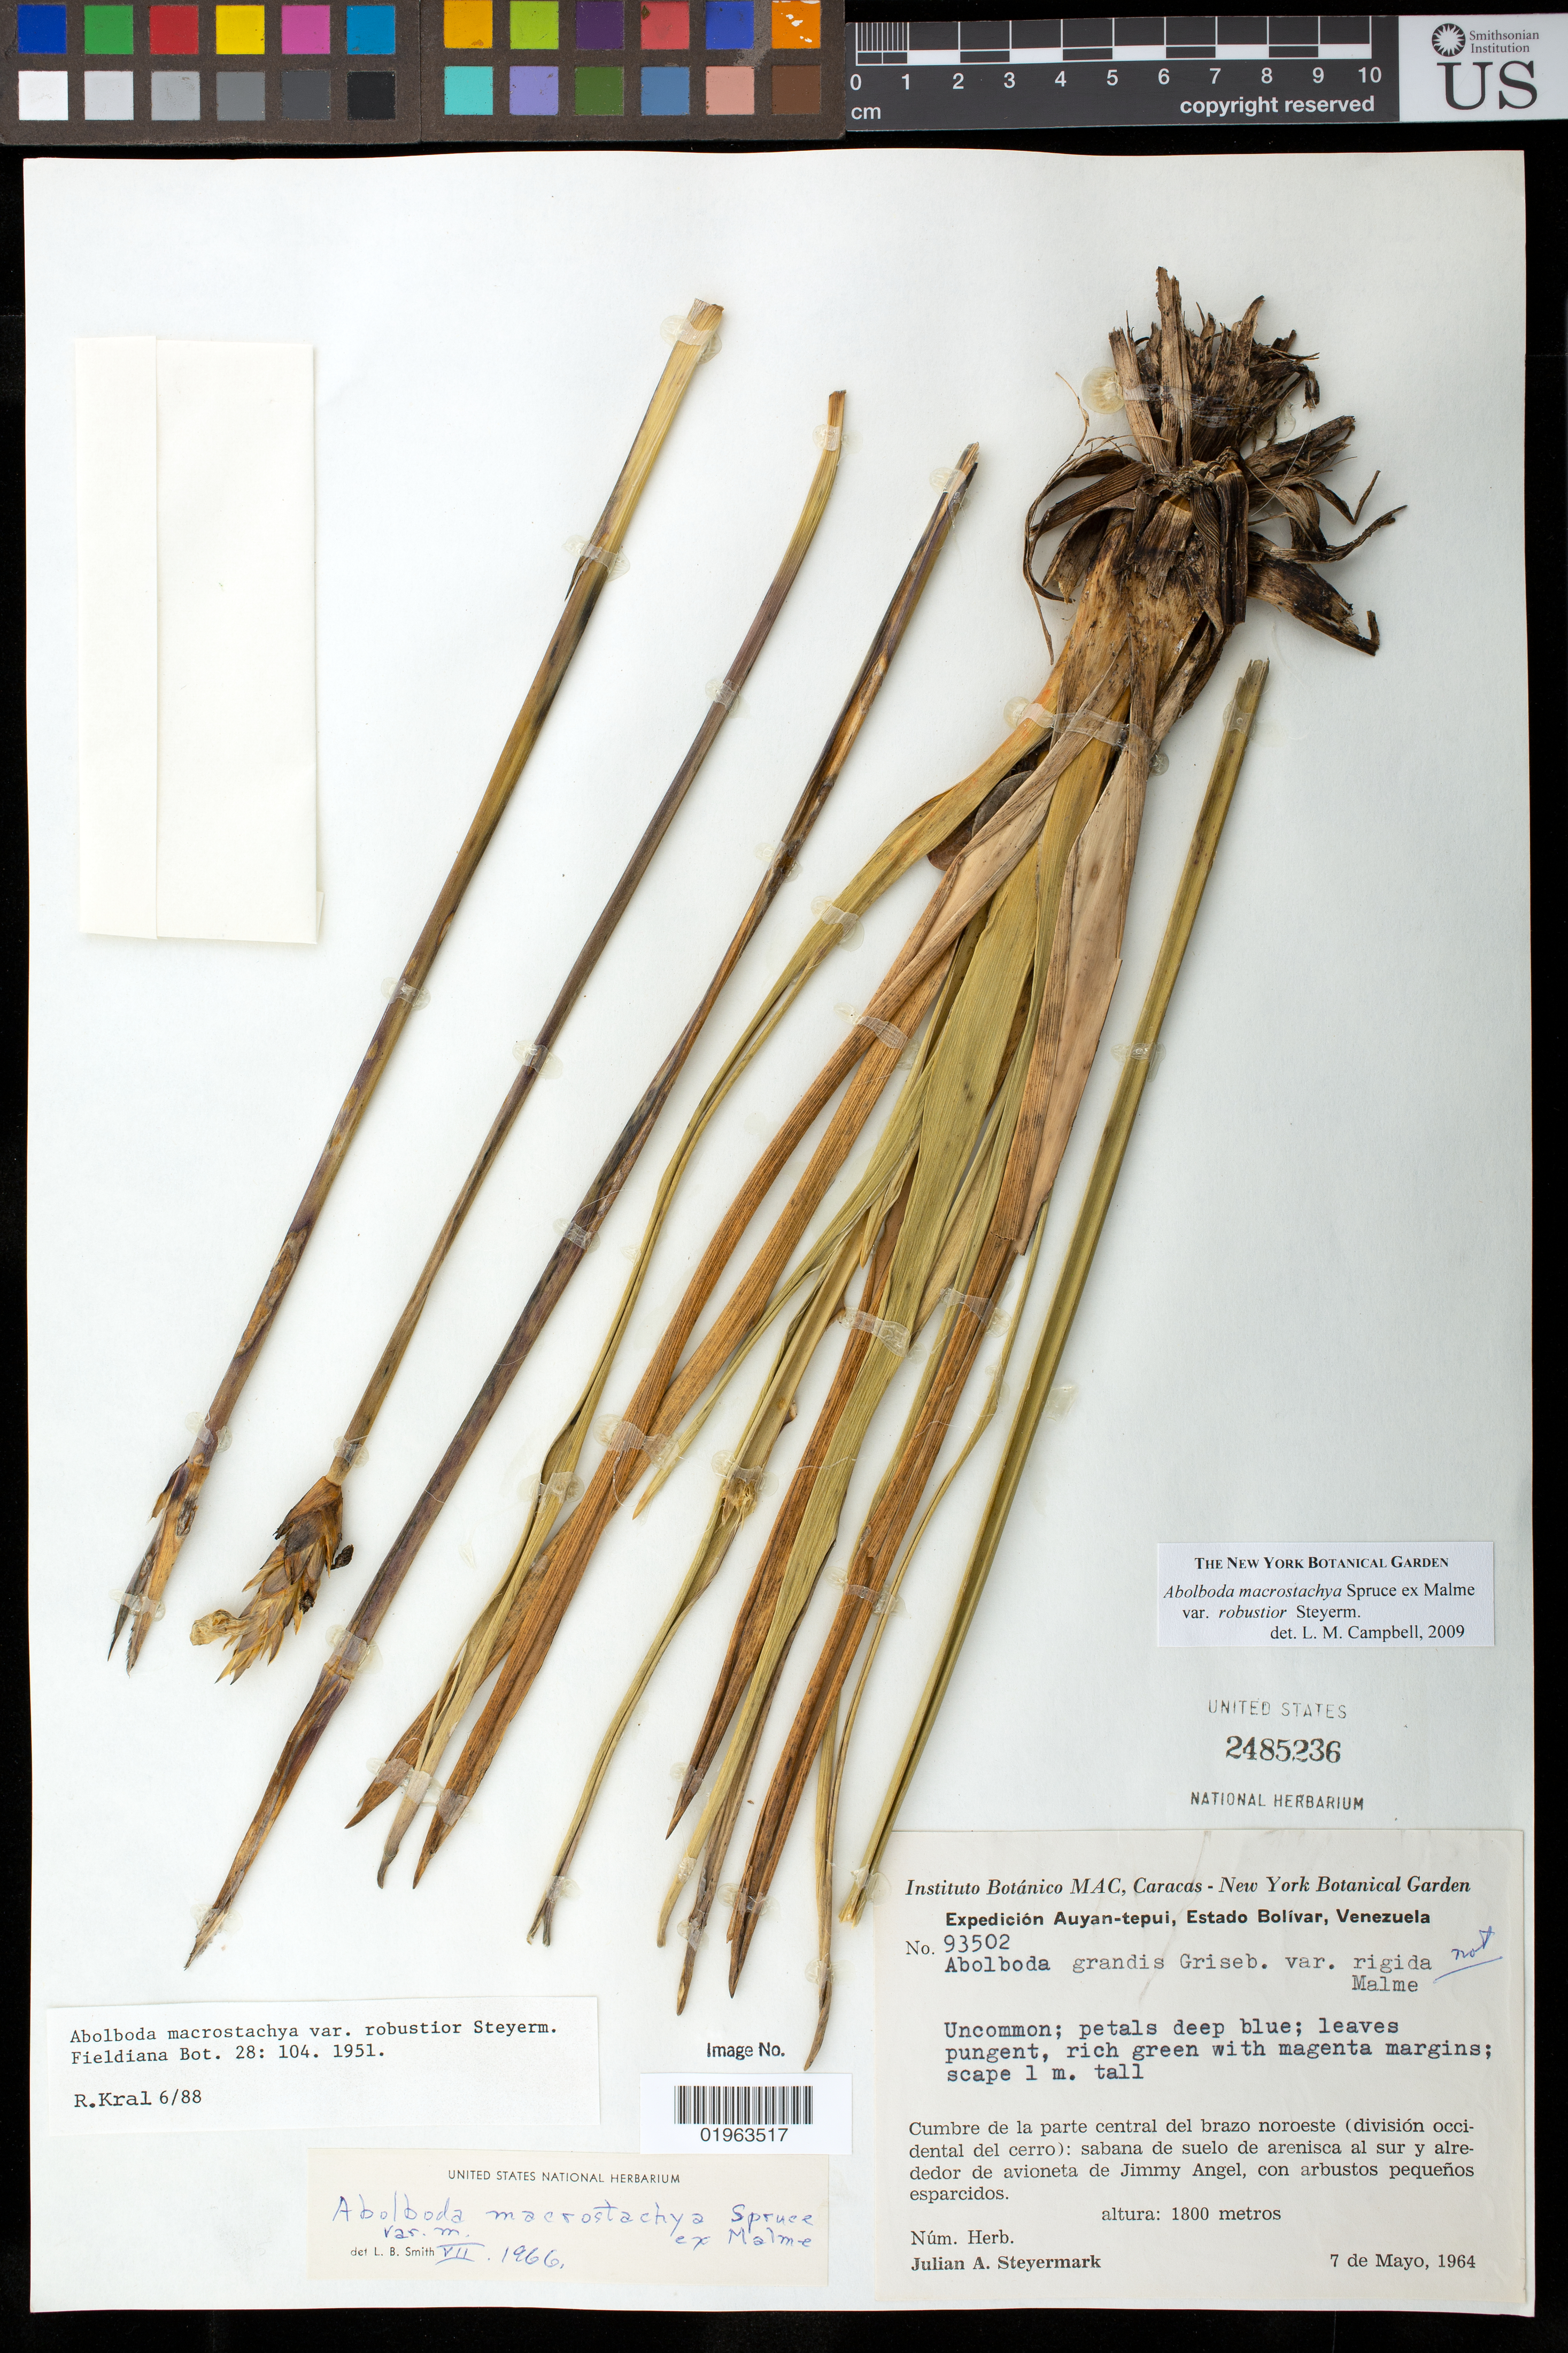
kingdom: Plantae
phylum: Tracheophyta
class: Liliopsida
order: Poales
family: Xyridaceae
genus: Abolboda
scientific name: Abolboda macrostachya var. robustior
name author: Steyerm.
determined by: Campbell, L. M.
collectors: J. Steyermark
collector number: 93502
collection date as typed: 7-May-64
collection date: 1964-05-07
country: Venezuela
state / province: Bolívar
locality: Auyan-tepuí, parte central del brazo noroeste (division occidental del cerro), S de avioneta de Jimmy Angel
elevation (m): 1800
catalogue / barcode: US 2485236